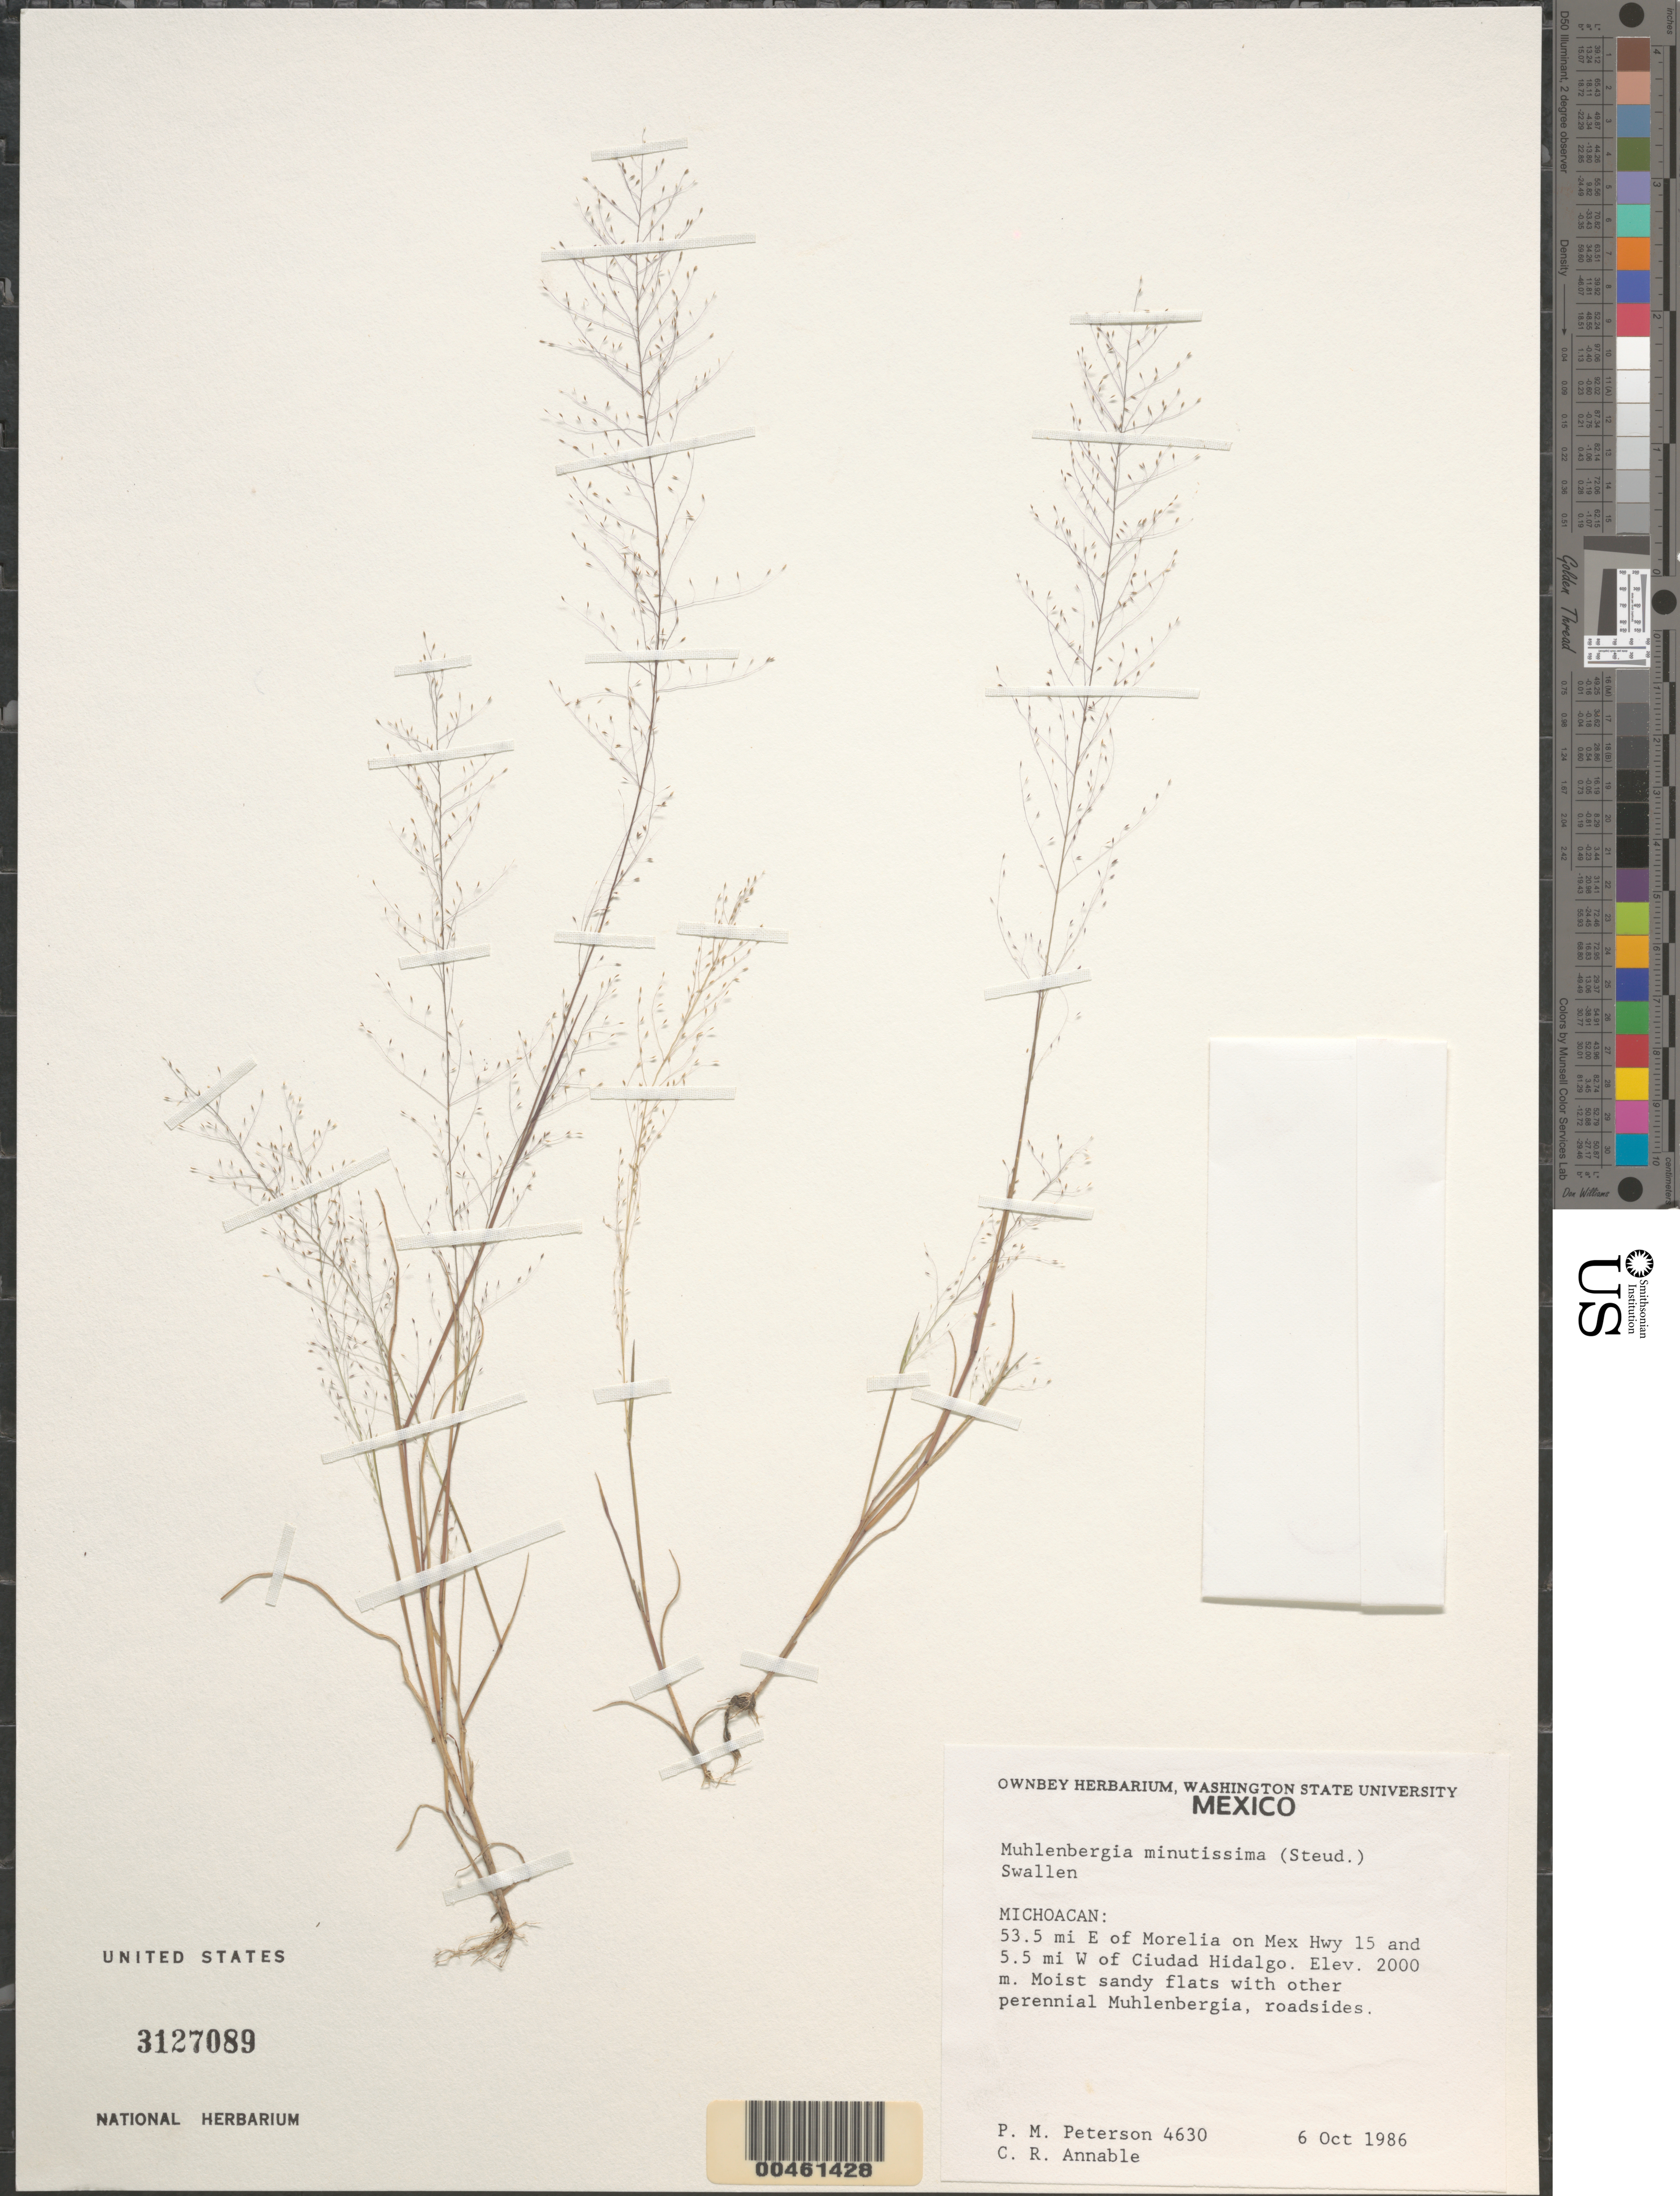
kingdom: Plantae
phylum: Tracheophyta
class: Liliopsida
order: Poales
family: Poaceae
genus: Muhlenbergia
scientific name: Muhlenbergia minutissima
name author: (Steud.) Swallen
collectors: P. M. Peterson & C. R. Annable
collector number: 04630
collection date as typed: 06 Oct 1986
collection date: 1986-10-06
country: Mexico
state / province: Michoacán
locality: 53.5 mi E of Morelia on Mex 15 and 5.5 mi W of Ciudad Hidalgo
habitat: Moist sandy flats with other perennial Muhlenbergia, roadsides.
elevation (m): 2000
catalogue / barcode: US 3127089